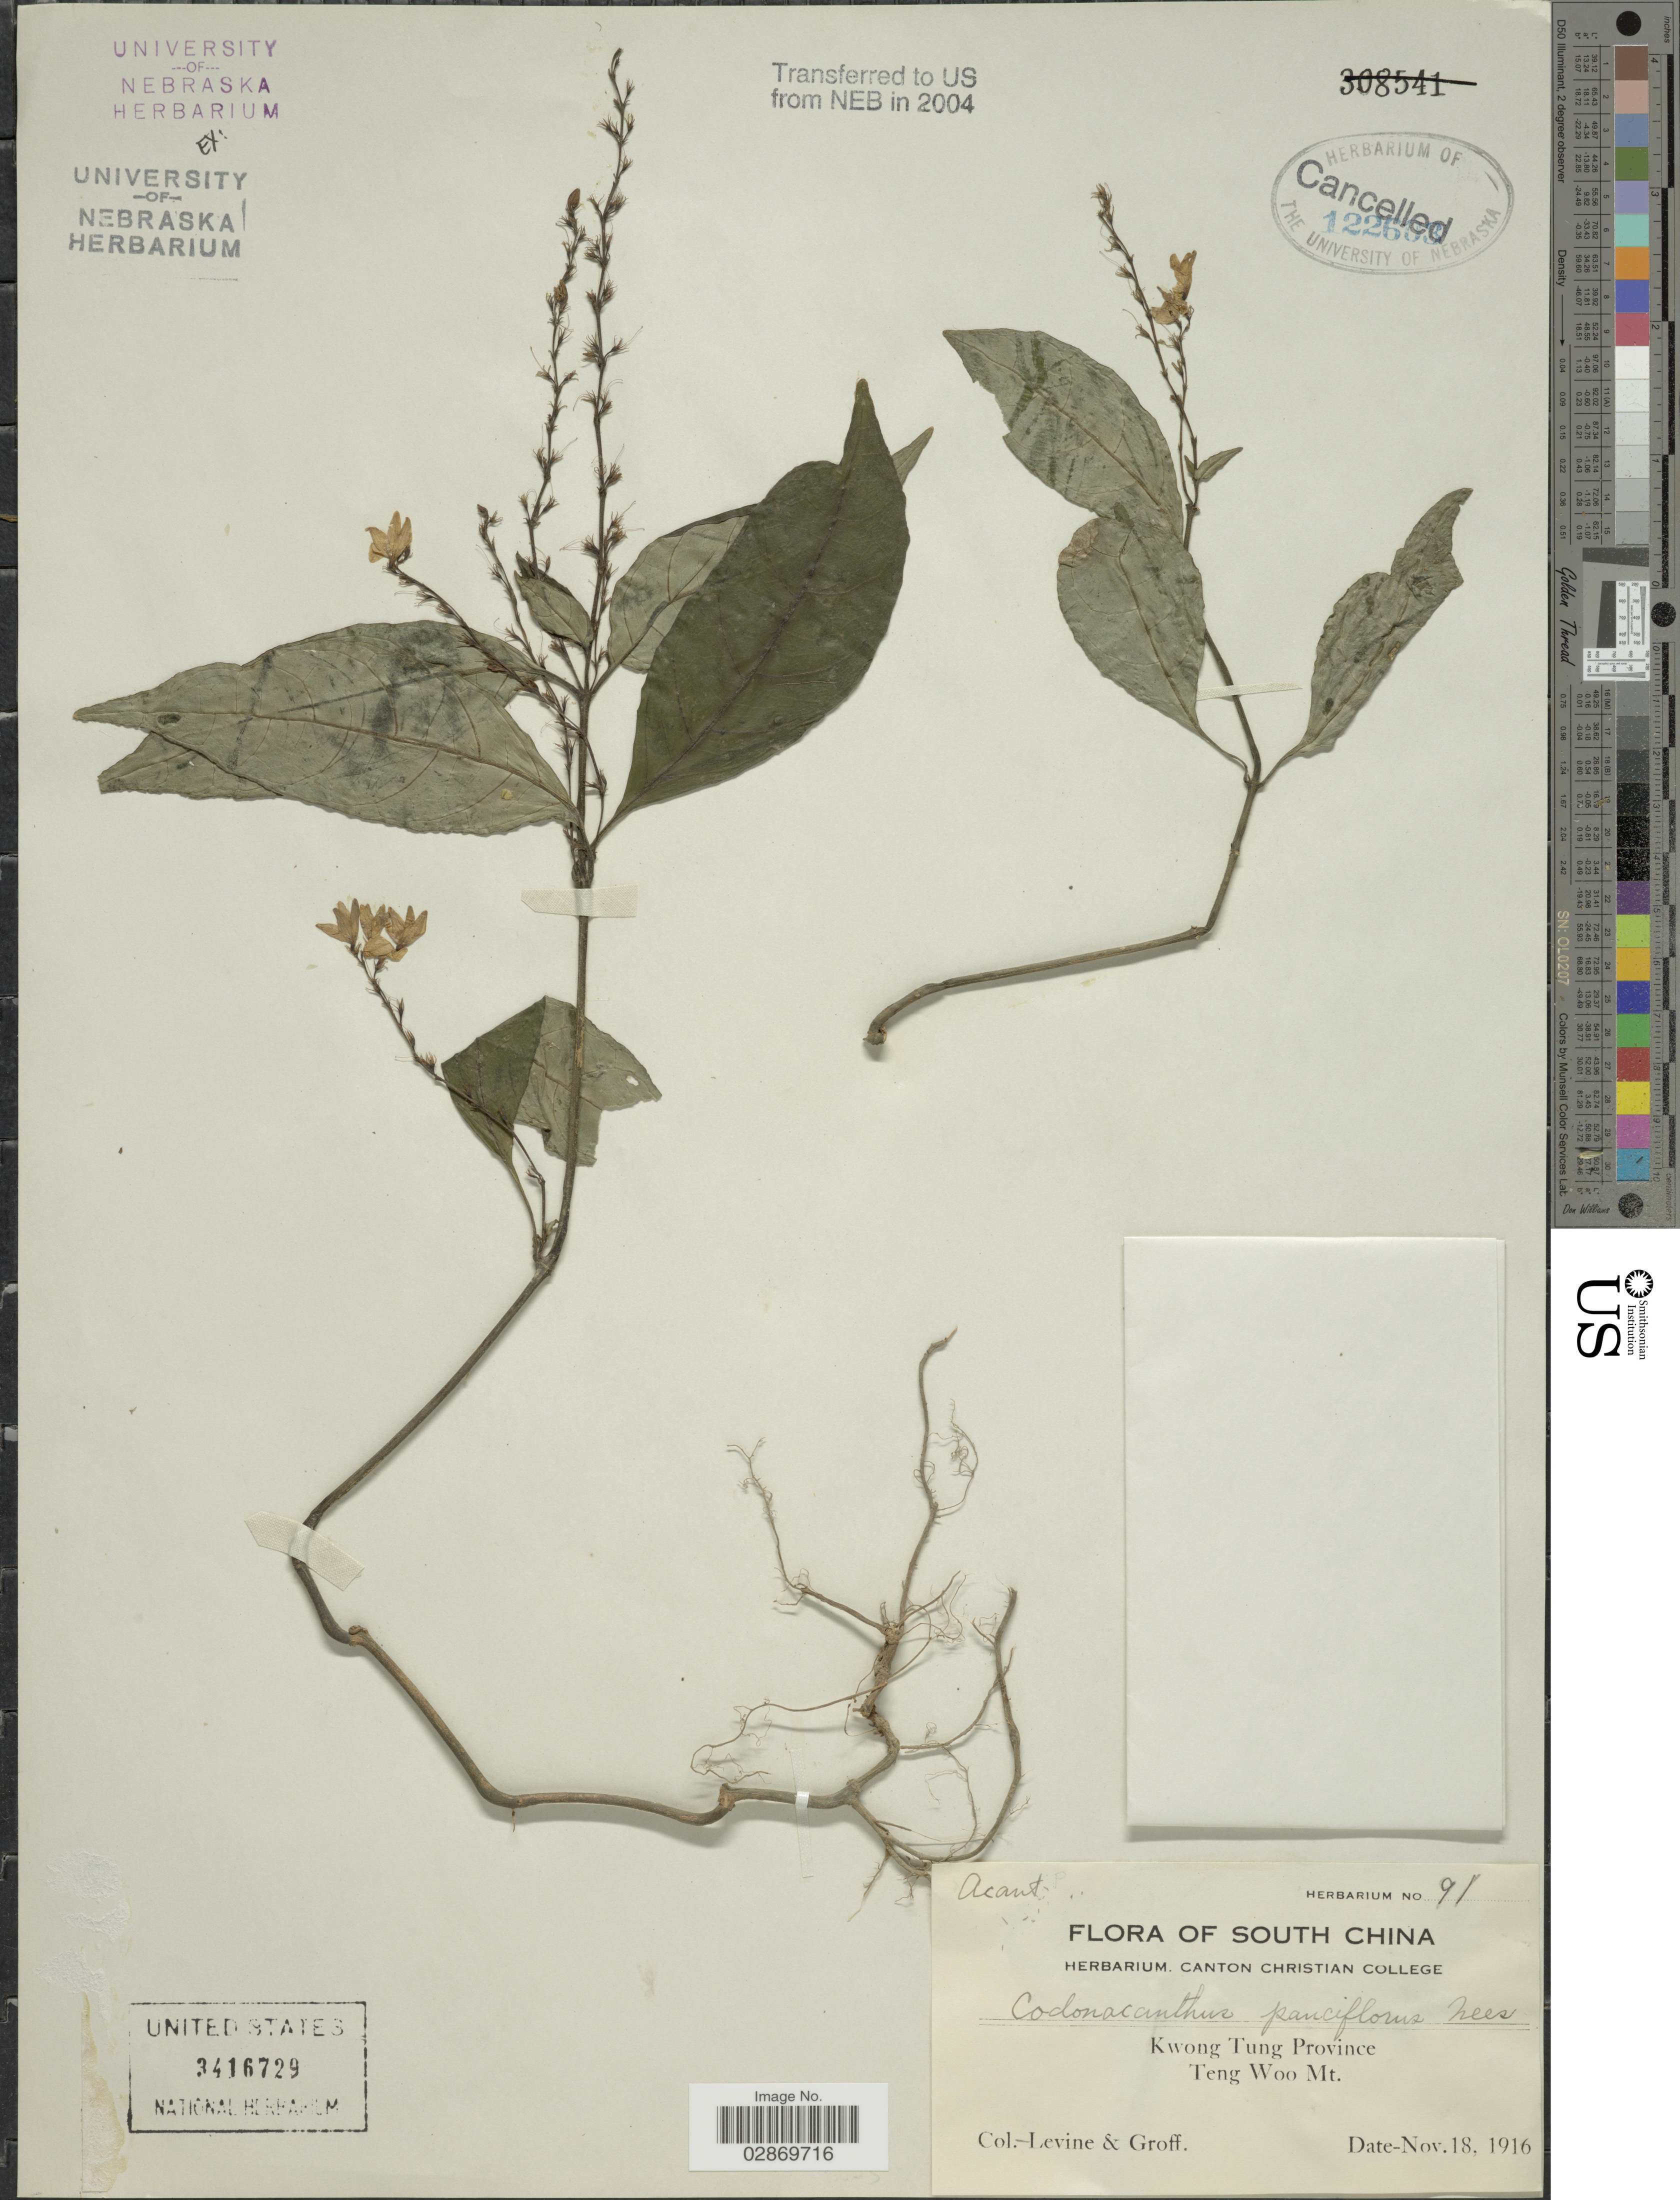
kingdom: Plantae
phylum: Tracheophyta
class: Magnoliopsida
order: Lamiales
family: Acanthaceae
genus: Codonacanthus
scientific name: Codonacanthus pauciflorus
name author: (Nees) Nees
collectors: -. Levine & -- Groff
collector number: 91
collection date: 1916-11-18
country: China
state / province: Guangdong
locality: South China, Kwong Tung Province, Teng Woo Mt.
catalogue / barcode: US 3416729